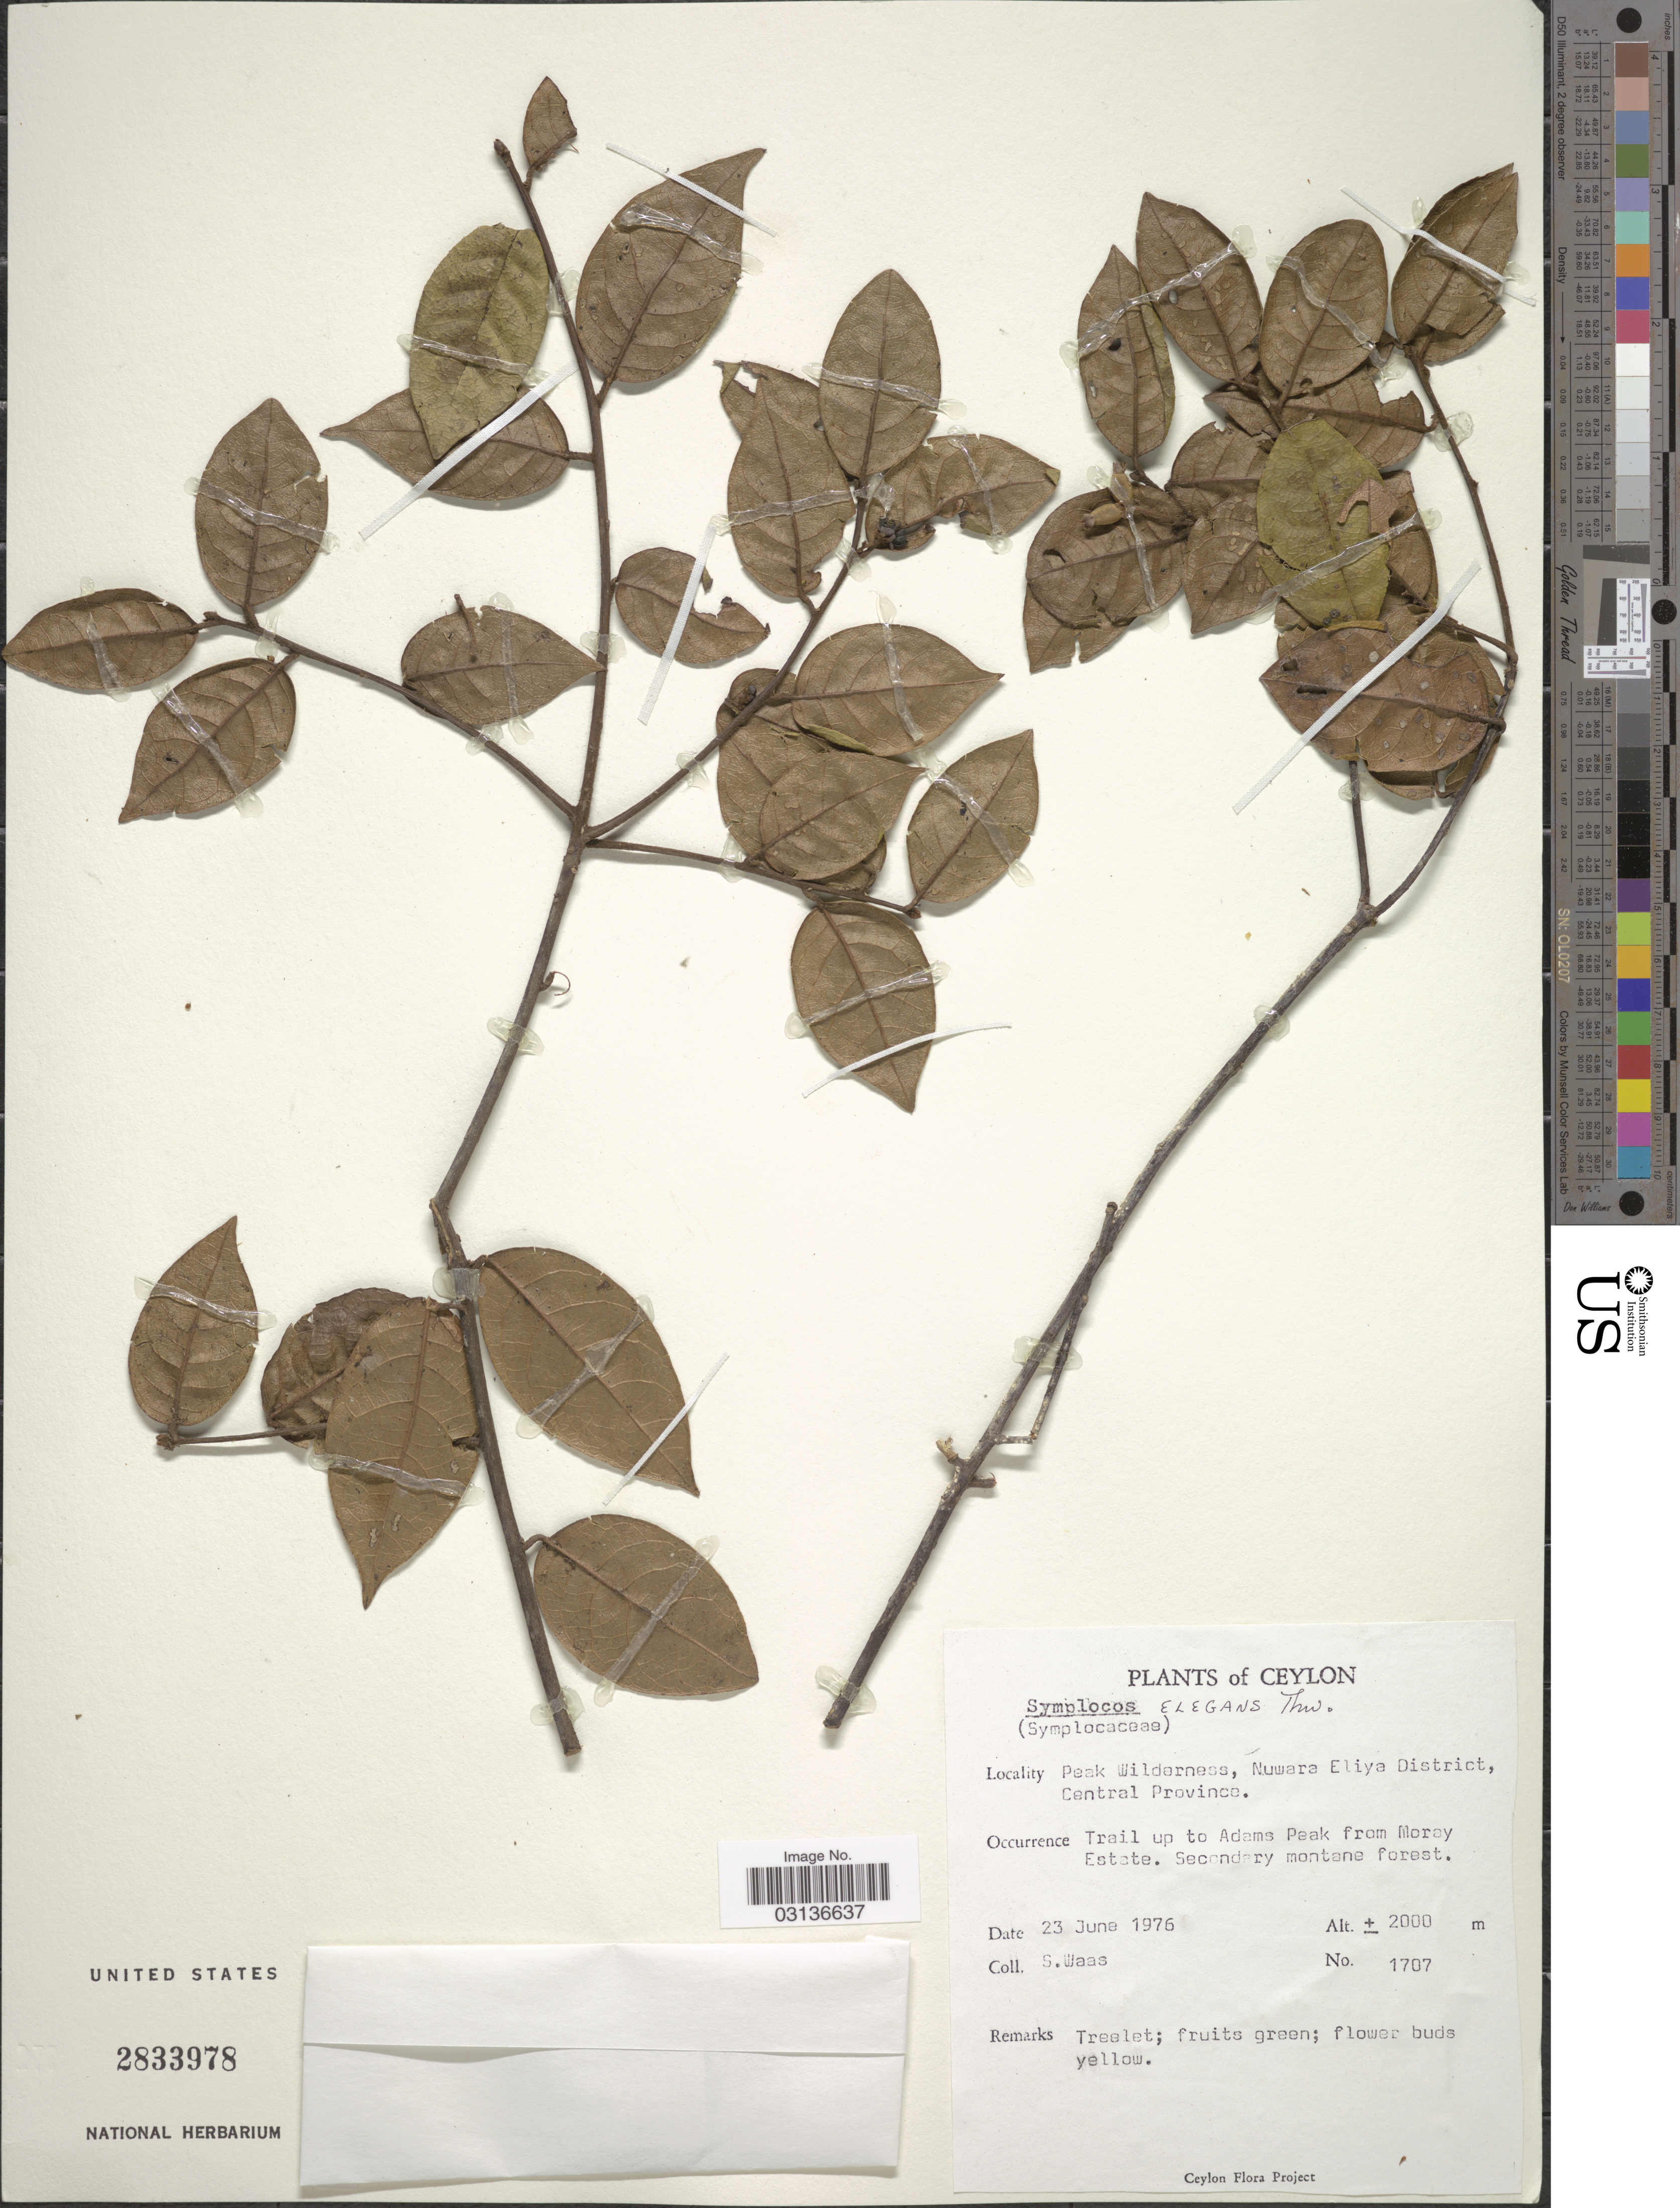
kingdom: Plantae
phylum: Tracheophyta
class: Magnoliopsida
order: Ericales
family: Symplocaceae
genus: Symplocos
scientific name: Symplocos elegans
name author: Thwaites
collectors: S. Waas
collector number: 1707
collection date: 1976-06-23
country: Sri Lanka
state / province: Central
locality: Ceylon. Peak Wilderness, Nuwara Eliya District.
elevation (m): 2000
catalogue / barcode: US 2833978